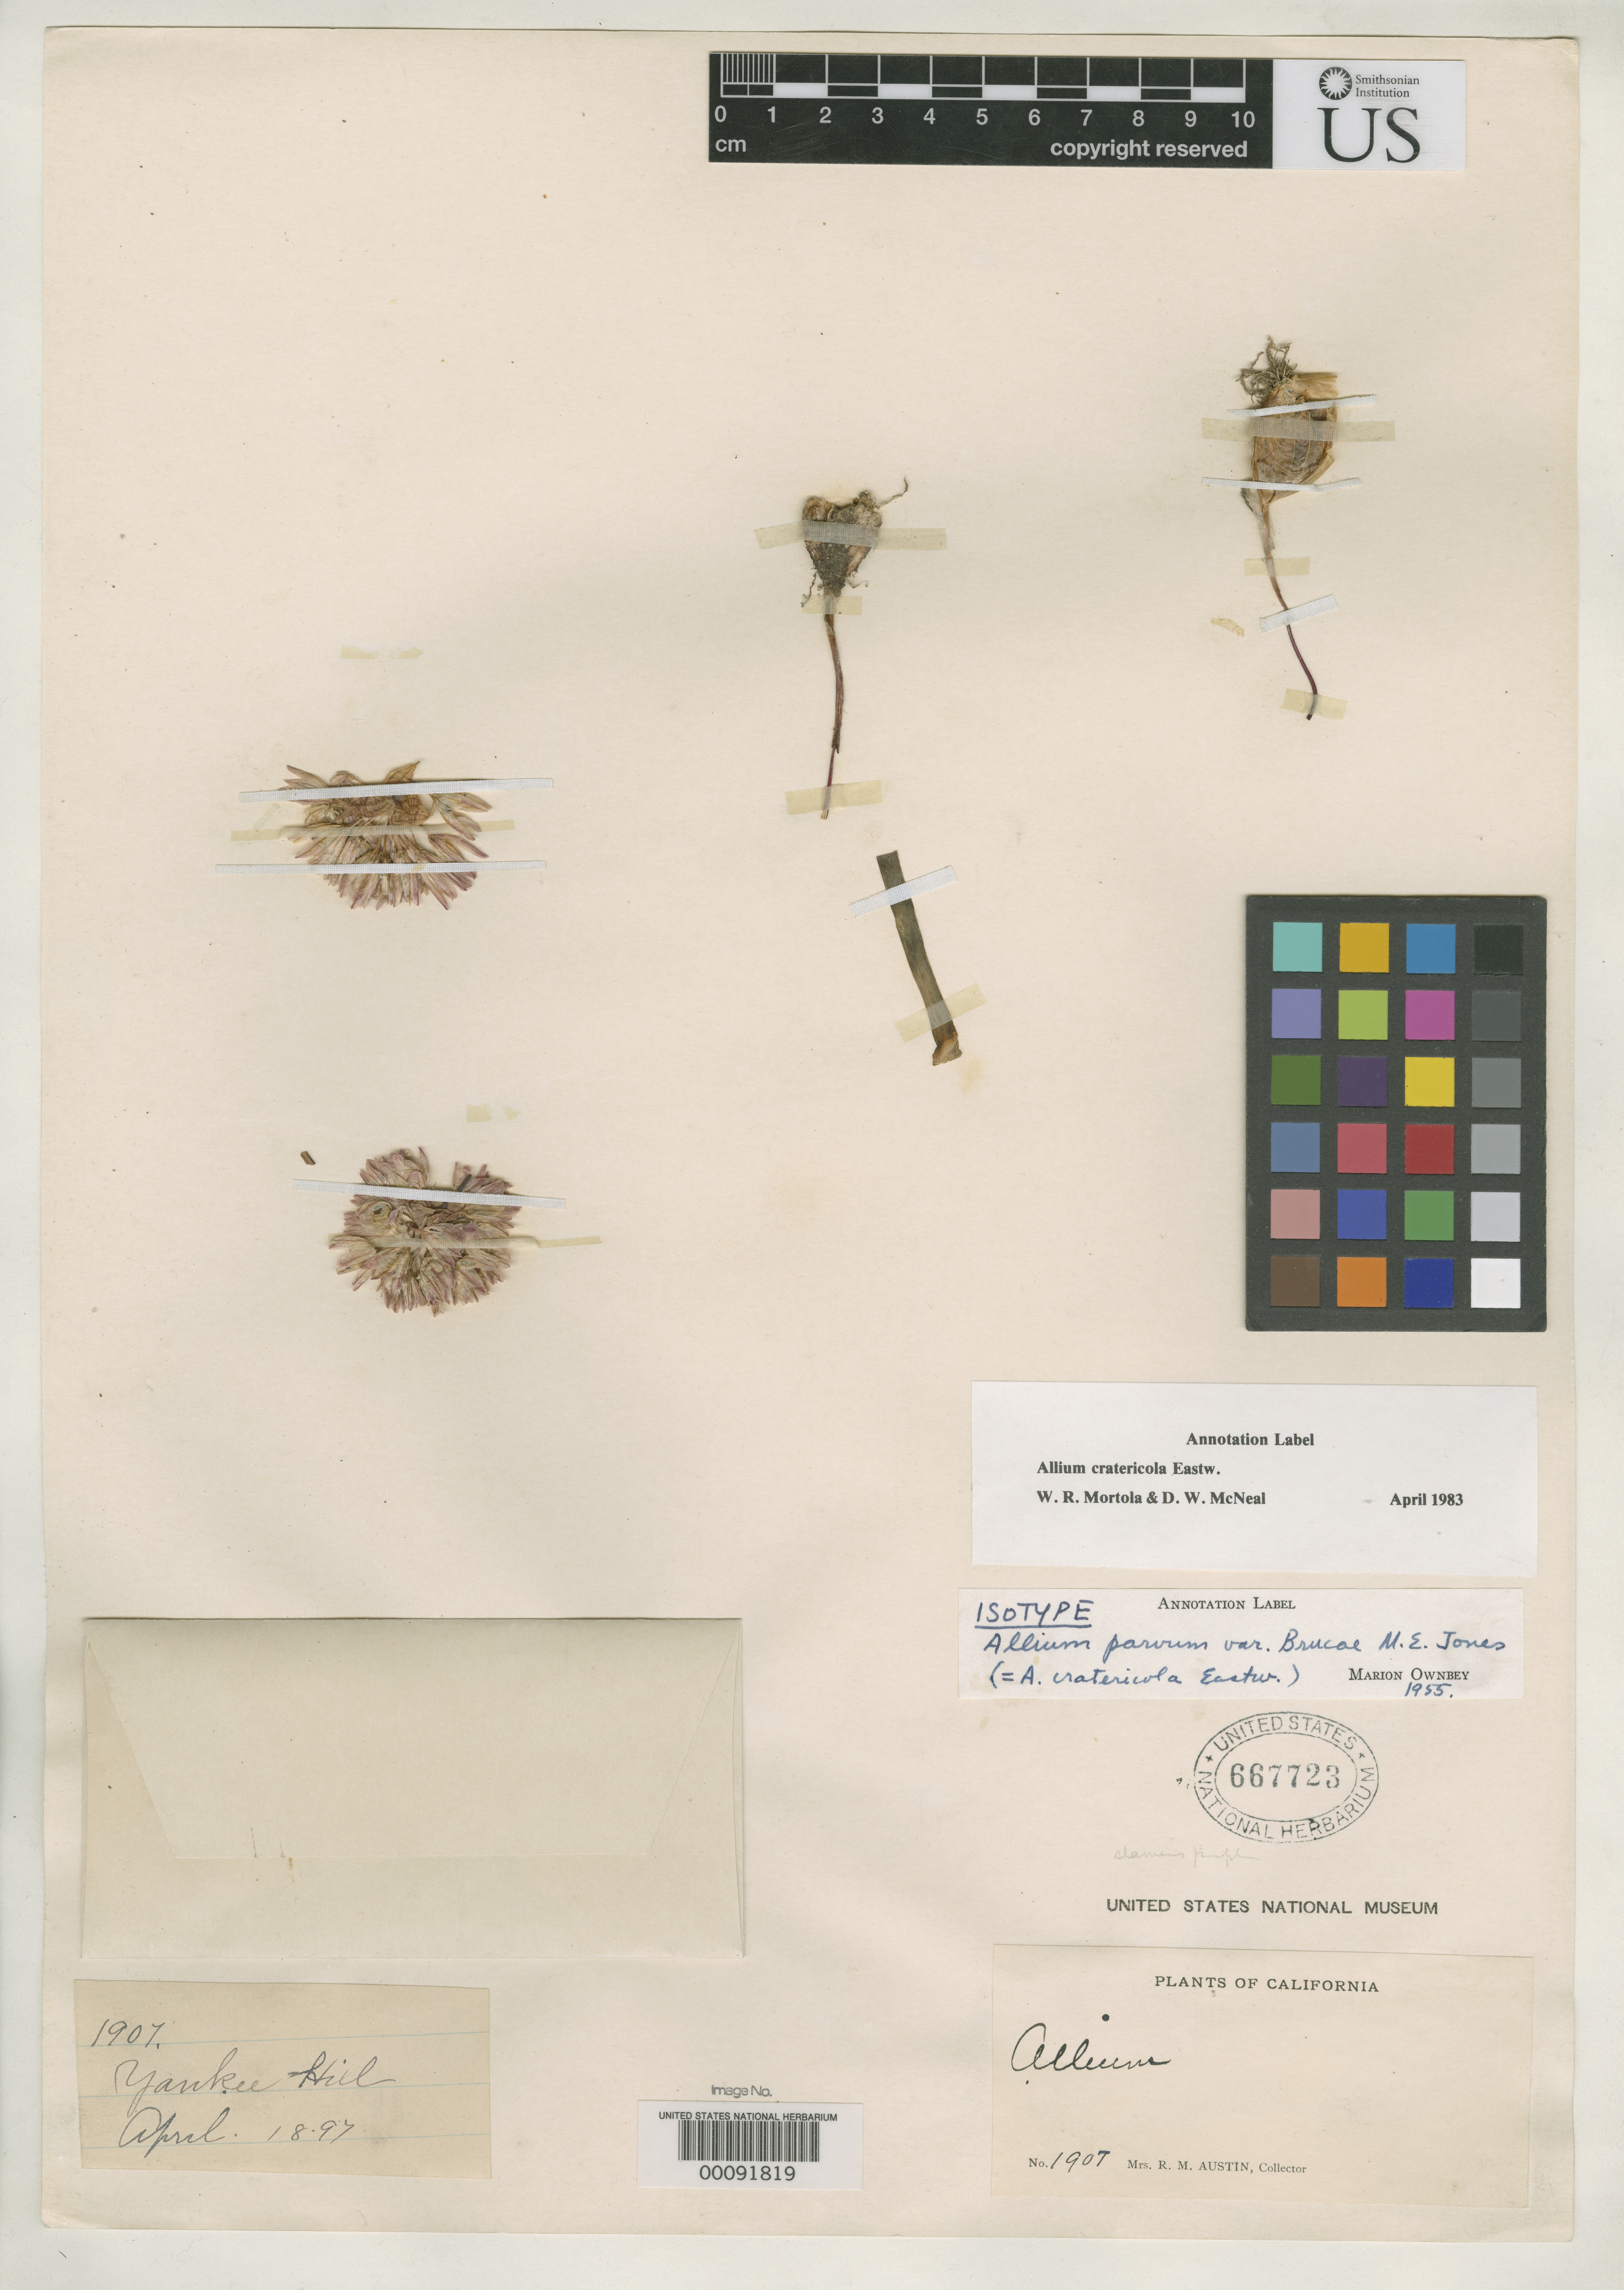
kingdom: Plantae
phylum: Tracheophyta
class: Liliopsida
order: Asparagales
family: Amaryllidaceae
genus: Allium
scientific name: Allium parvum var. brucae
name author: M.E. Jones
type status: Isotype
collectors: R. Austin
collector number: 1907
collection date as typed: Apr 1897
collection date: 1897-04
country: United States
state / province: California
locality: Yankee Hill.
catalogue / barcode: US 667723